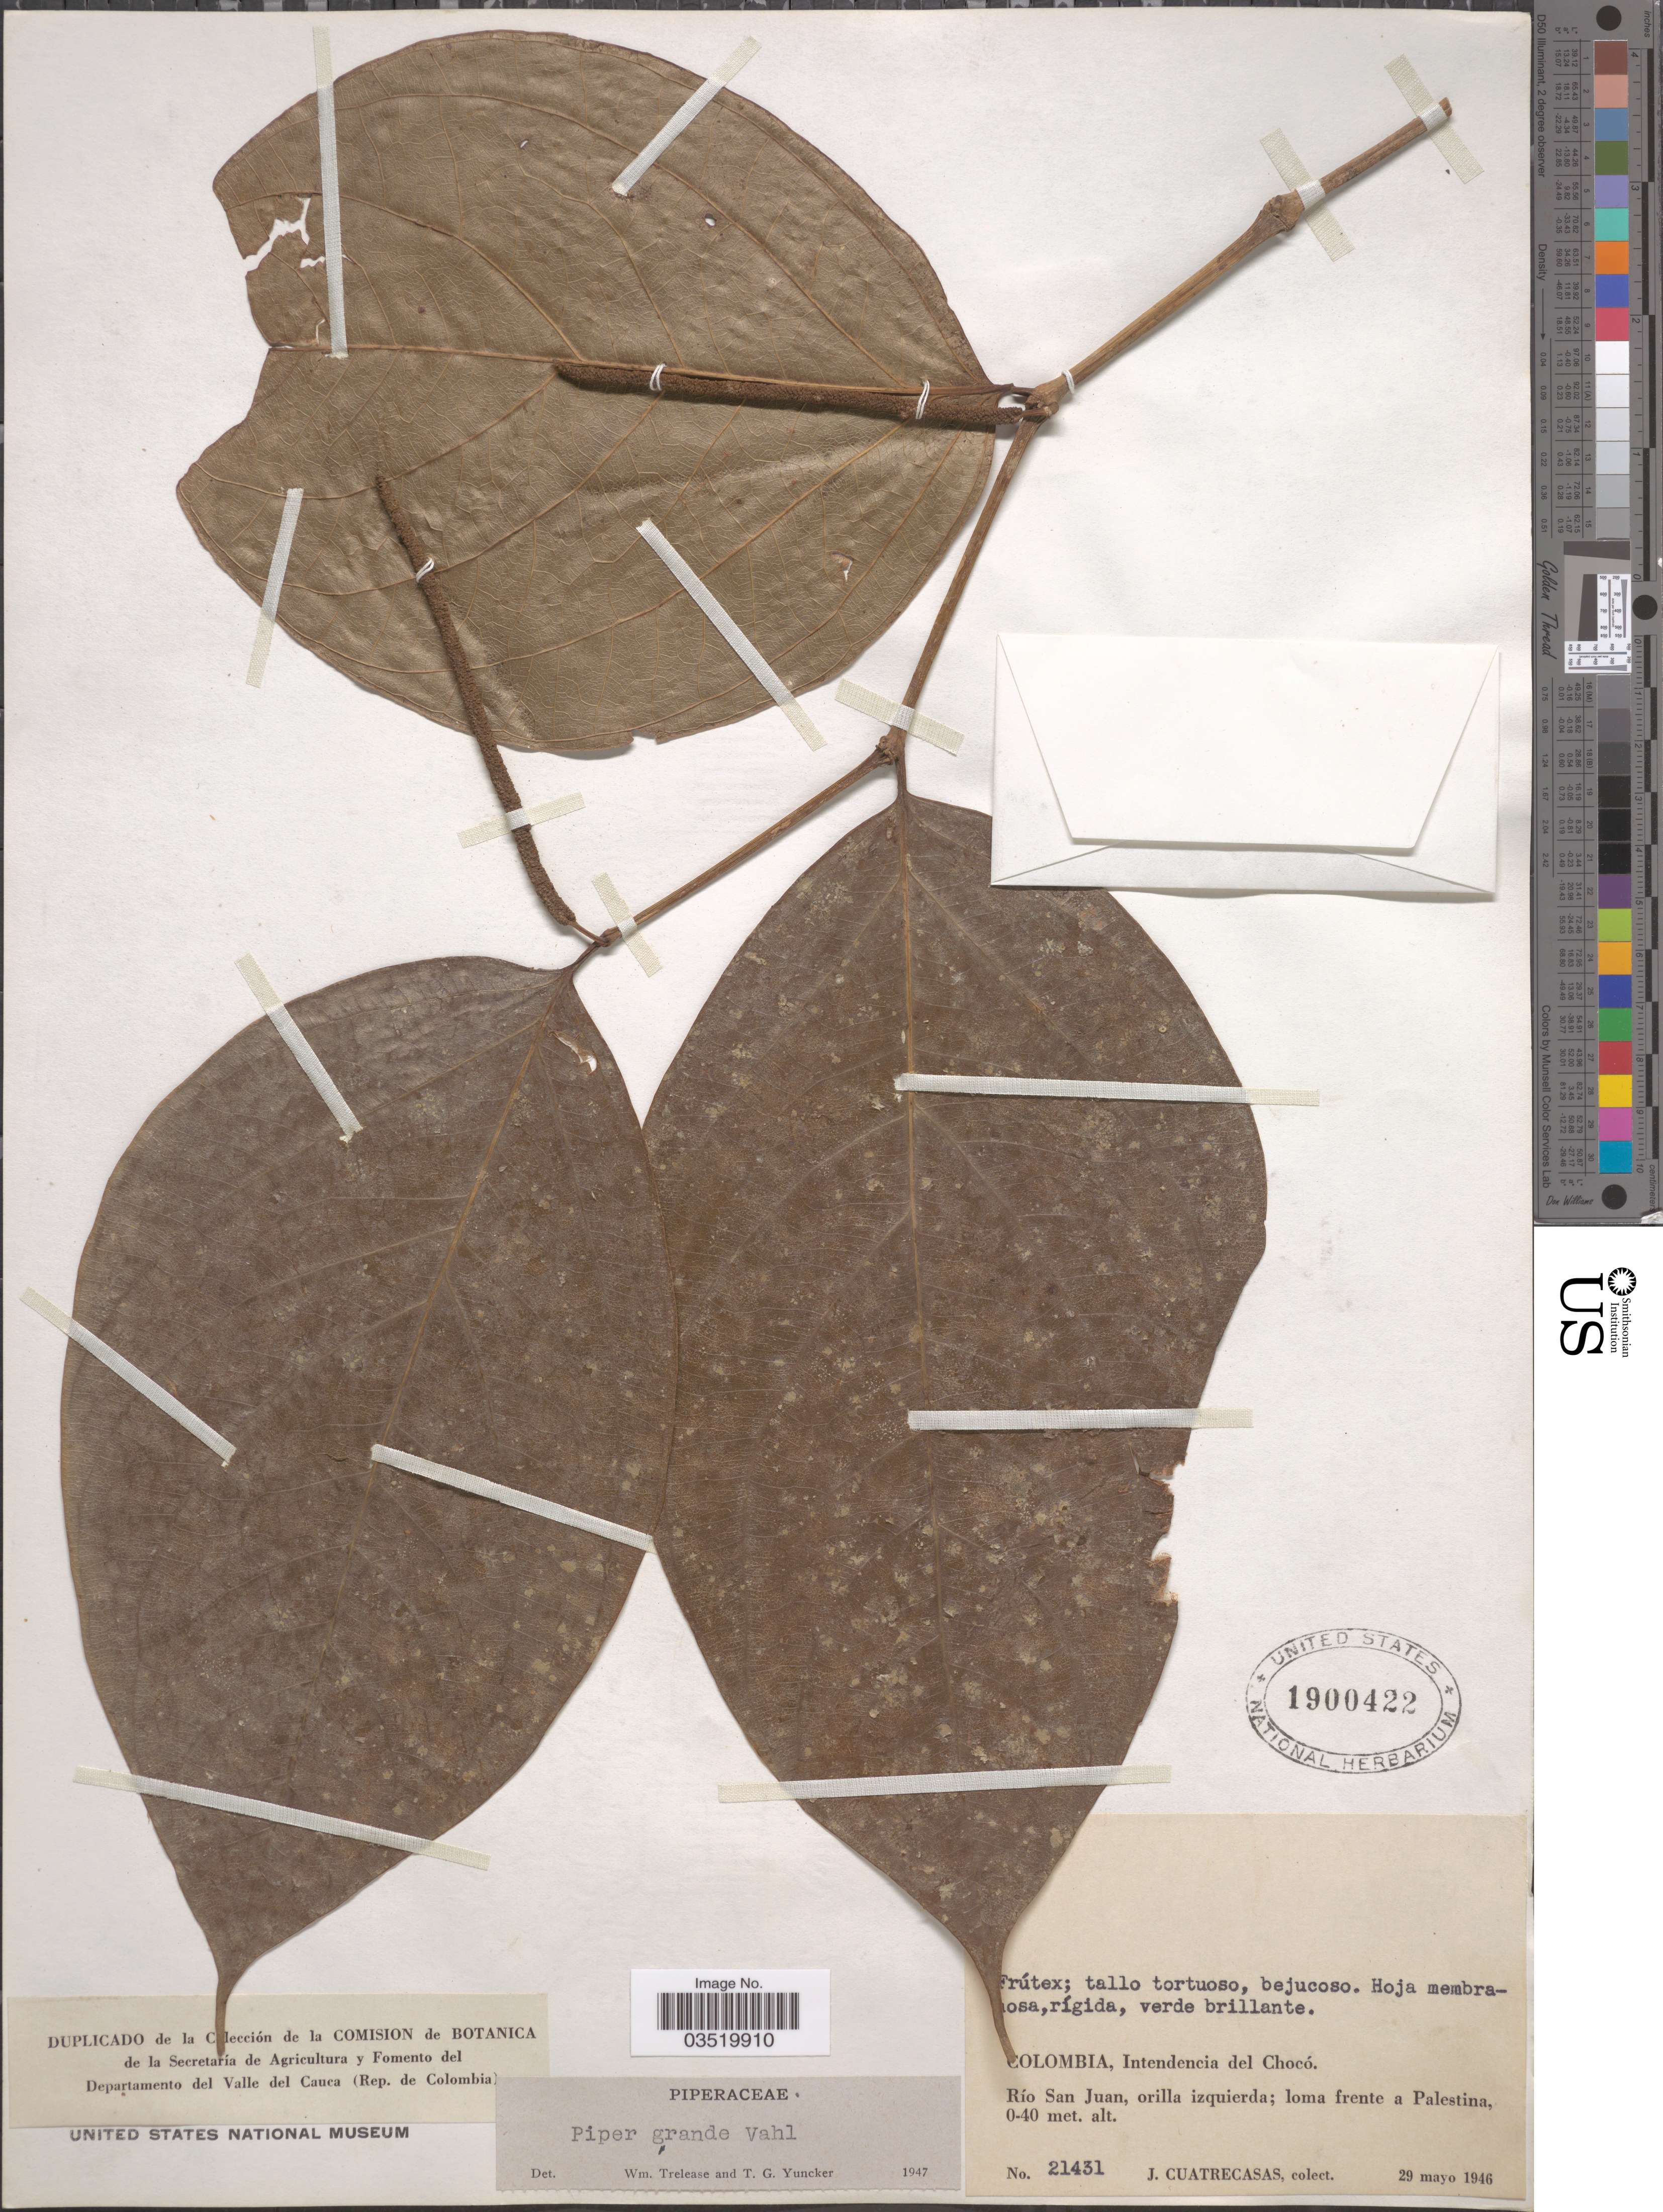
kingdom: Plantae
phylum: Tracheophyta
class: Magnoliopsida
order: Piperales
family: Piperaceae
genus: Piper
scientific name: Piper grande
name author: Vahl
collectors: J. Cuatrecasas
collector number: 21431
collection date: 1946-05-29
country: Colombia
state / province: Chocó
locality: Intendencia del Chocó. Río San Juan, orilla izquierda; loma frente a Palestina.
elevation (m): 0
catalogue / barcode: US 1900422